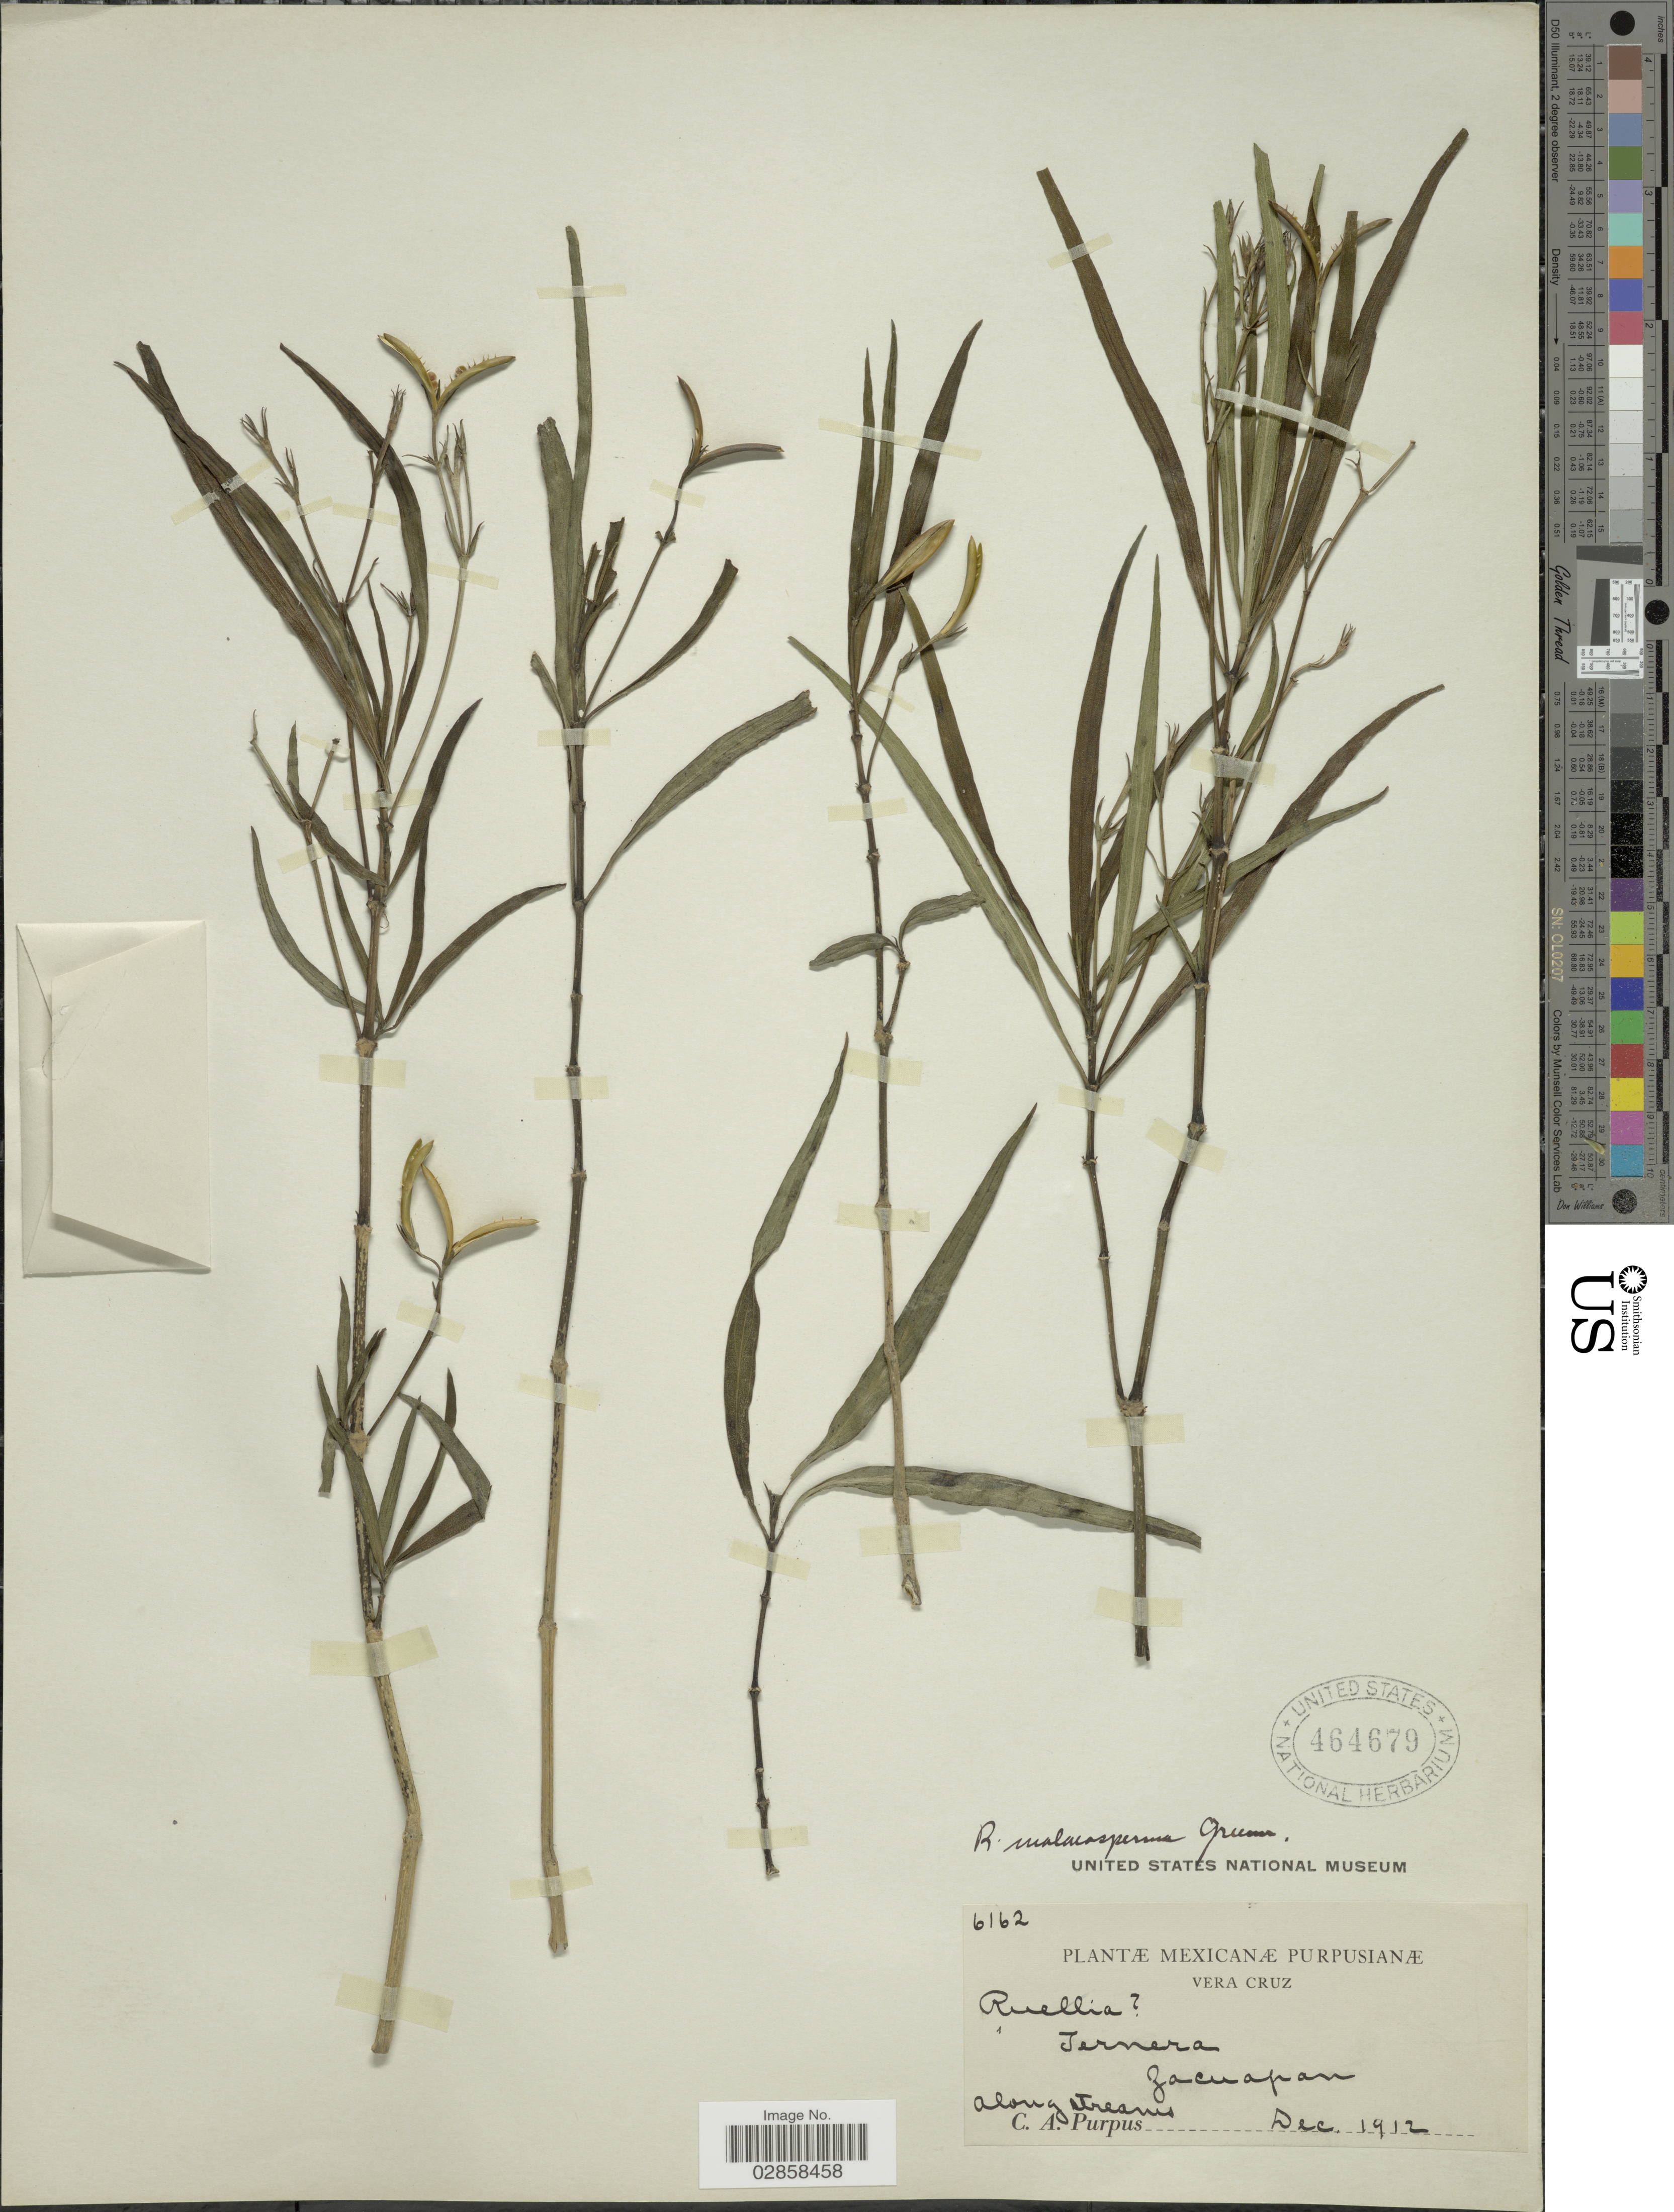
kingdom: Plantae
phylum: Tracheophyta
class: Magnoliopsida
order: Lamiales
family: Acanthaceae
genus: Ruellia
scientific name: Ruellia coerulea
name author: Morong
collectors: C. A. Purpus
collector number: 6162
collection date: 1912-12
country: Mexico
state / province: Veracruz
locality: Vera Cruz. Zacuapan.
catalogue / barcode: US 464679